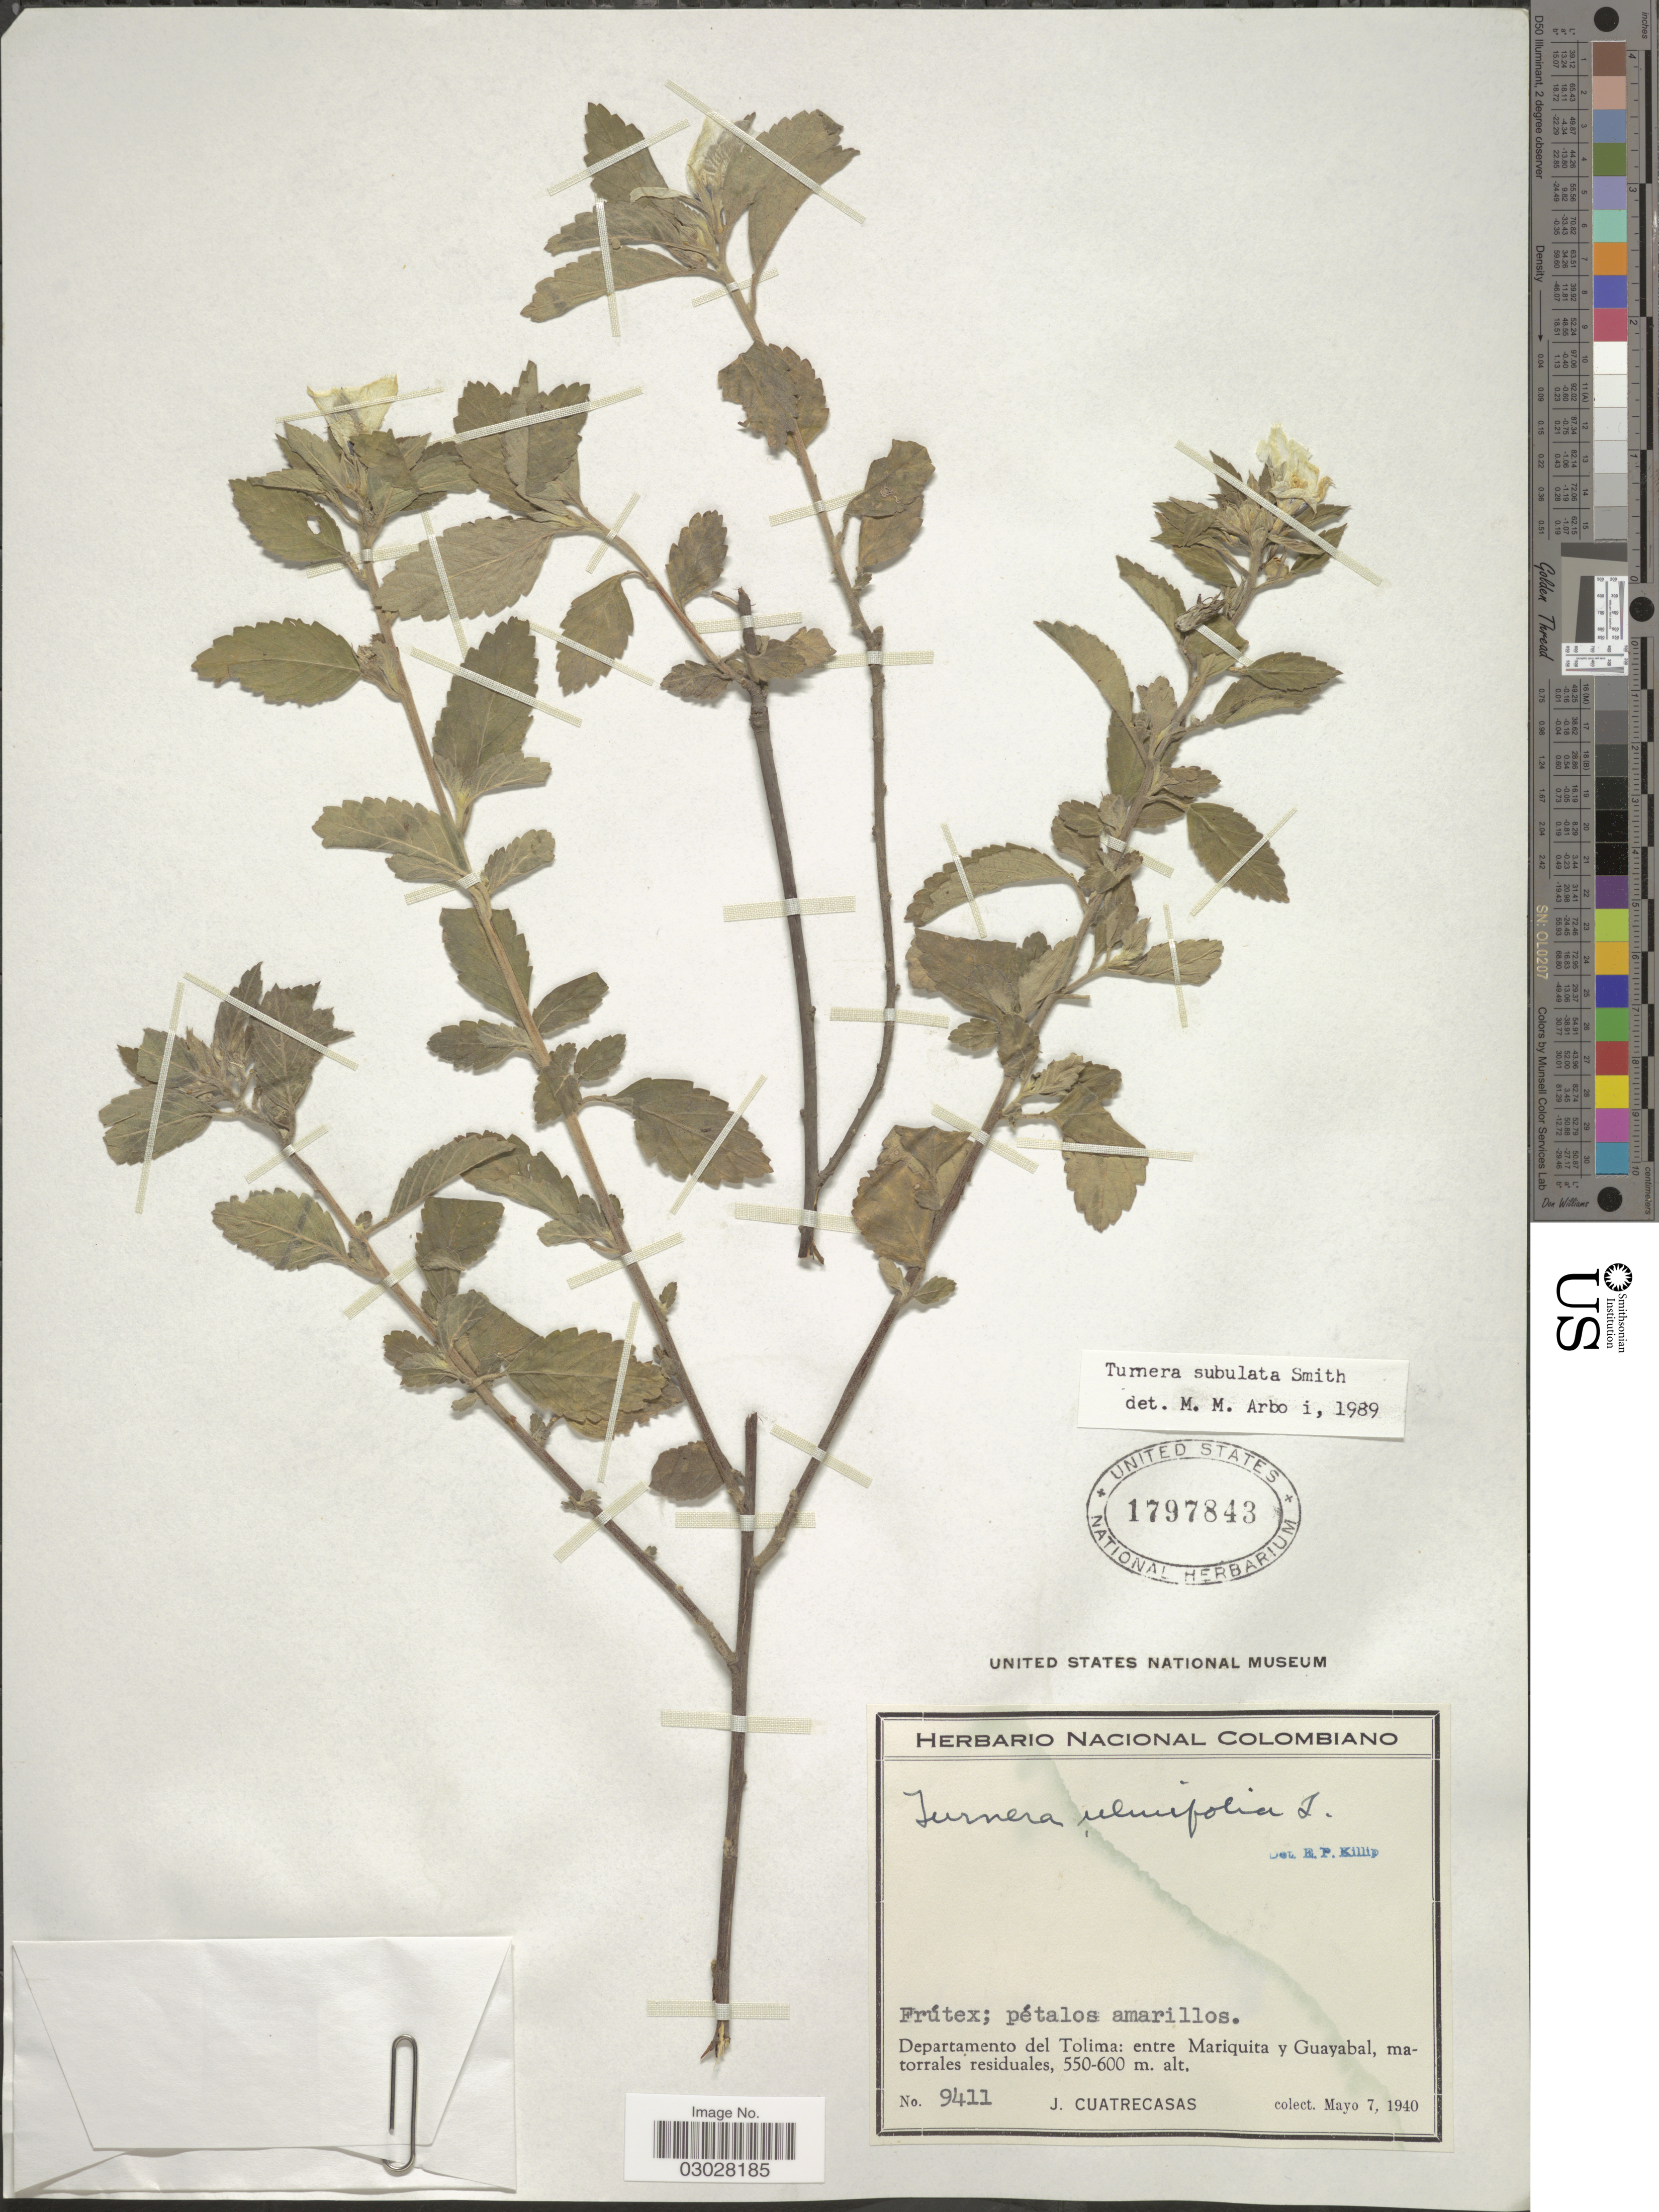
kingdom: Plantae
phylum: Tracheophyta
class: Magnoliopsida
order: Malpighiales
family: Turneraceae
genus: Turnera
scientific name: Turnera subulata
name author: Sm.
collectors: J. Cuatrecasas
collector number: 9411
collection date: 1940-05-07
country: Colombia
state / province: Tolima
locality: Departamento del Tolima: entre Mariquita y Guayabal, matorrales residuales.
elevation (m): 550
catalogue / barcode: US 1797843